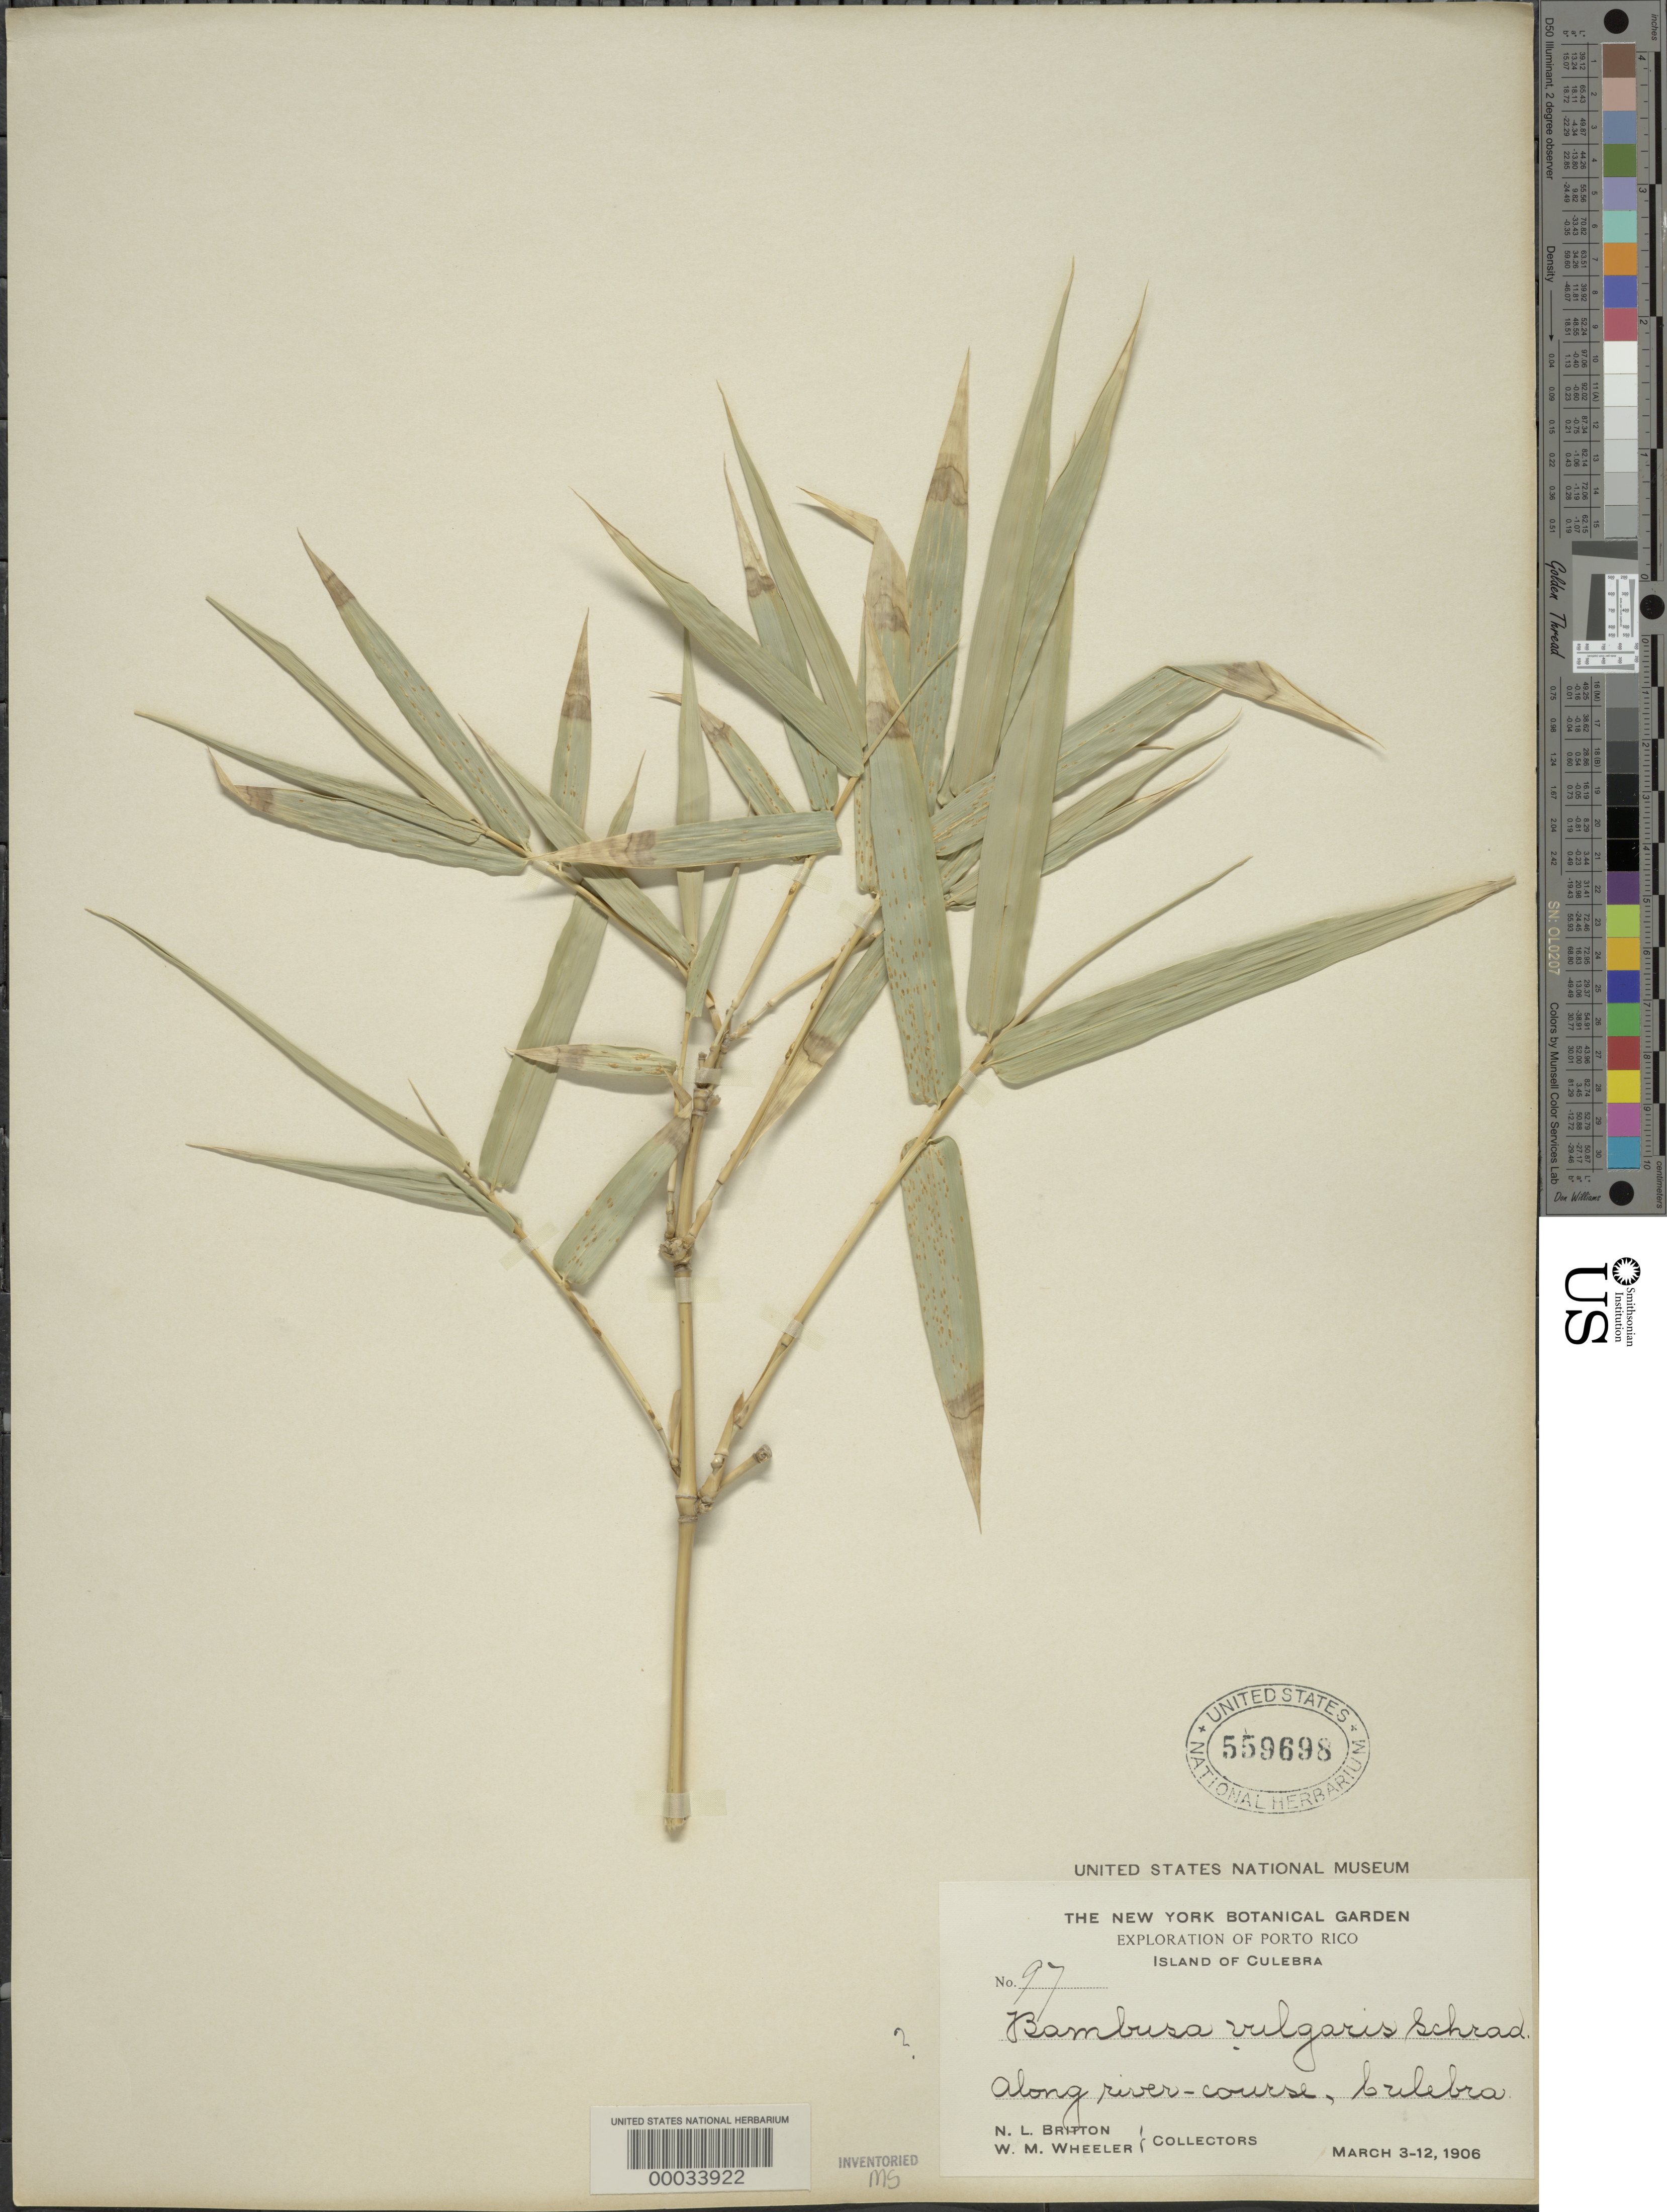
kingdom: Plantae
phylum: Tracheophyta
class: Liliopsida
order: Poales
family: Poaceae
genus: Bambusa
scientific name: Bambusa vulgaris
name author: Schrad. ex J.C. Wendl.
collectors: N. Britton & W. Wheeler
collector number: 97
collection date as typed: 03 Mar 1906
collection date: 1906-03-03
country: Puerto Rico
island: Greater Antilles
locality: Culebra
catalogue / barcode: US 559698